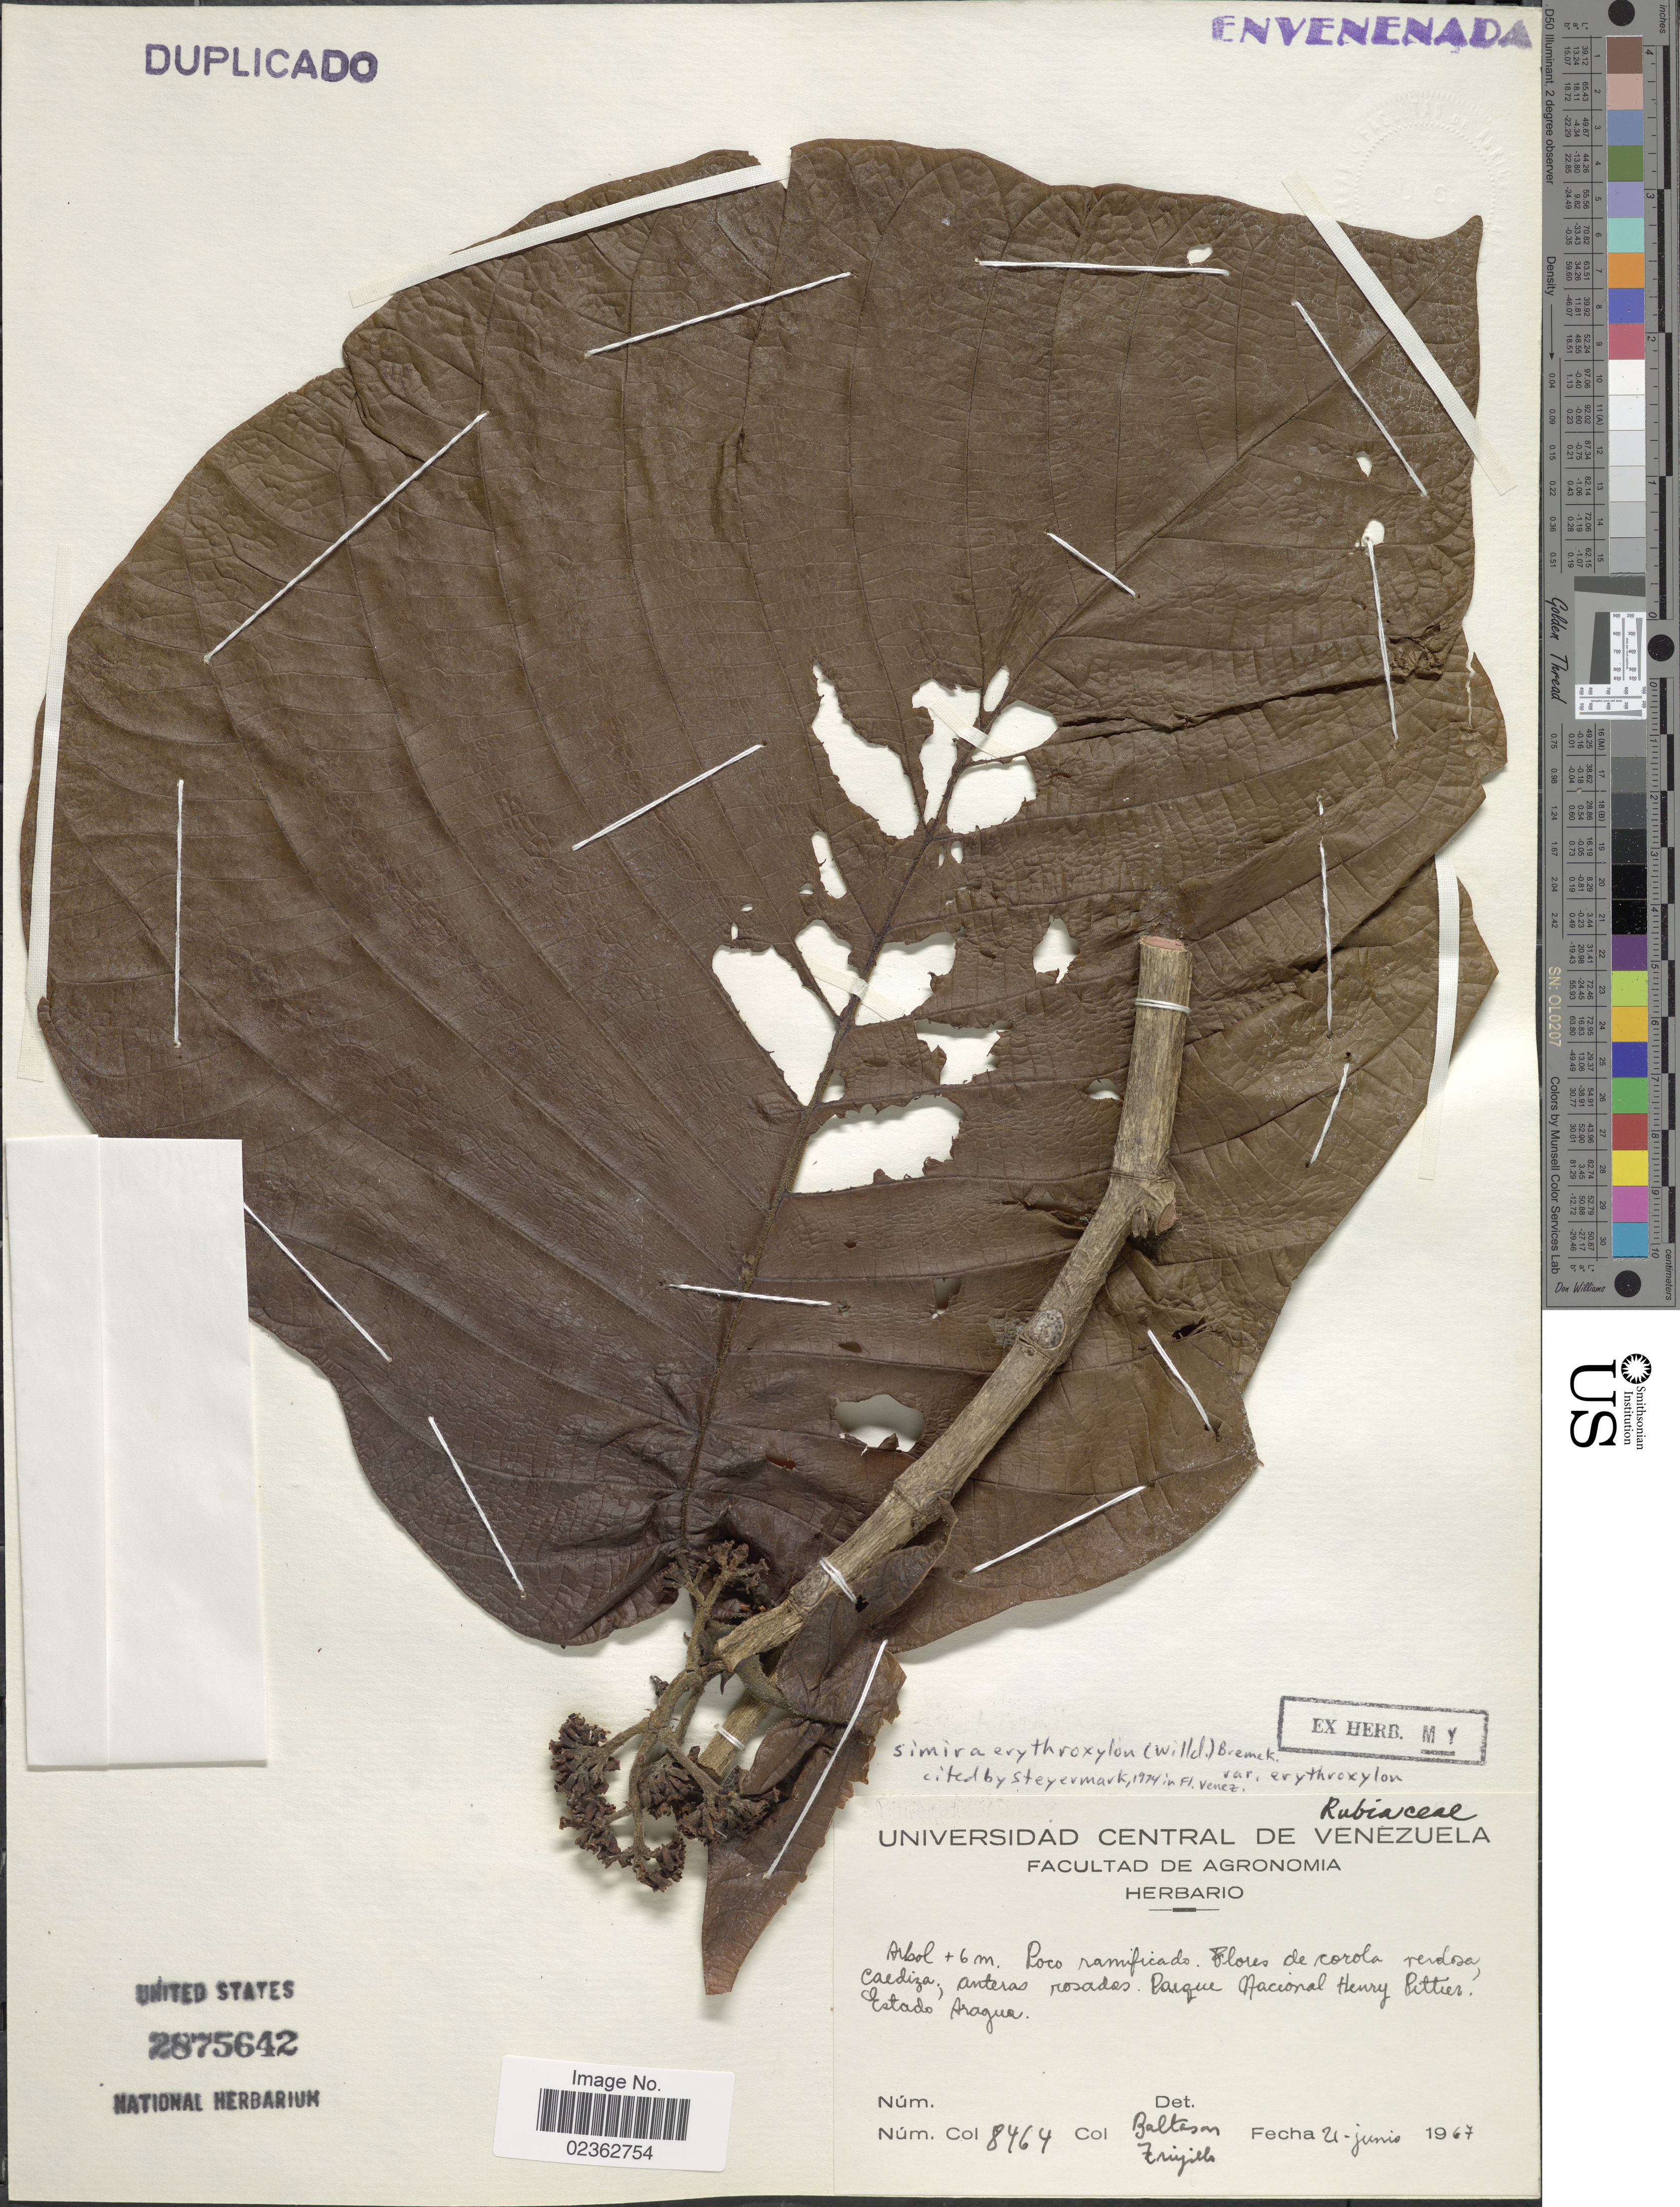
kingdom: Plantae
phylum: Tracheophyta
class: Magnoliopsida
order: Gentianales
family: Rubiaceae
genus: Simira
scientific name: Simira erythroxylon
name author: (Willd.) Bremek.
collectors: -. Baltasar & -. Trujillo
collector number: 8464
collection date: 1967-06-21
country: Venezuela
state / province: Aragua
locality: Parque Nacional Henry Pittier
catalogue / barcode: US 2875642